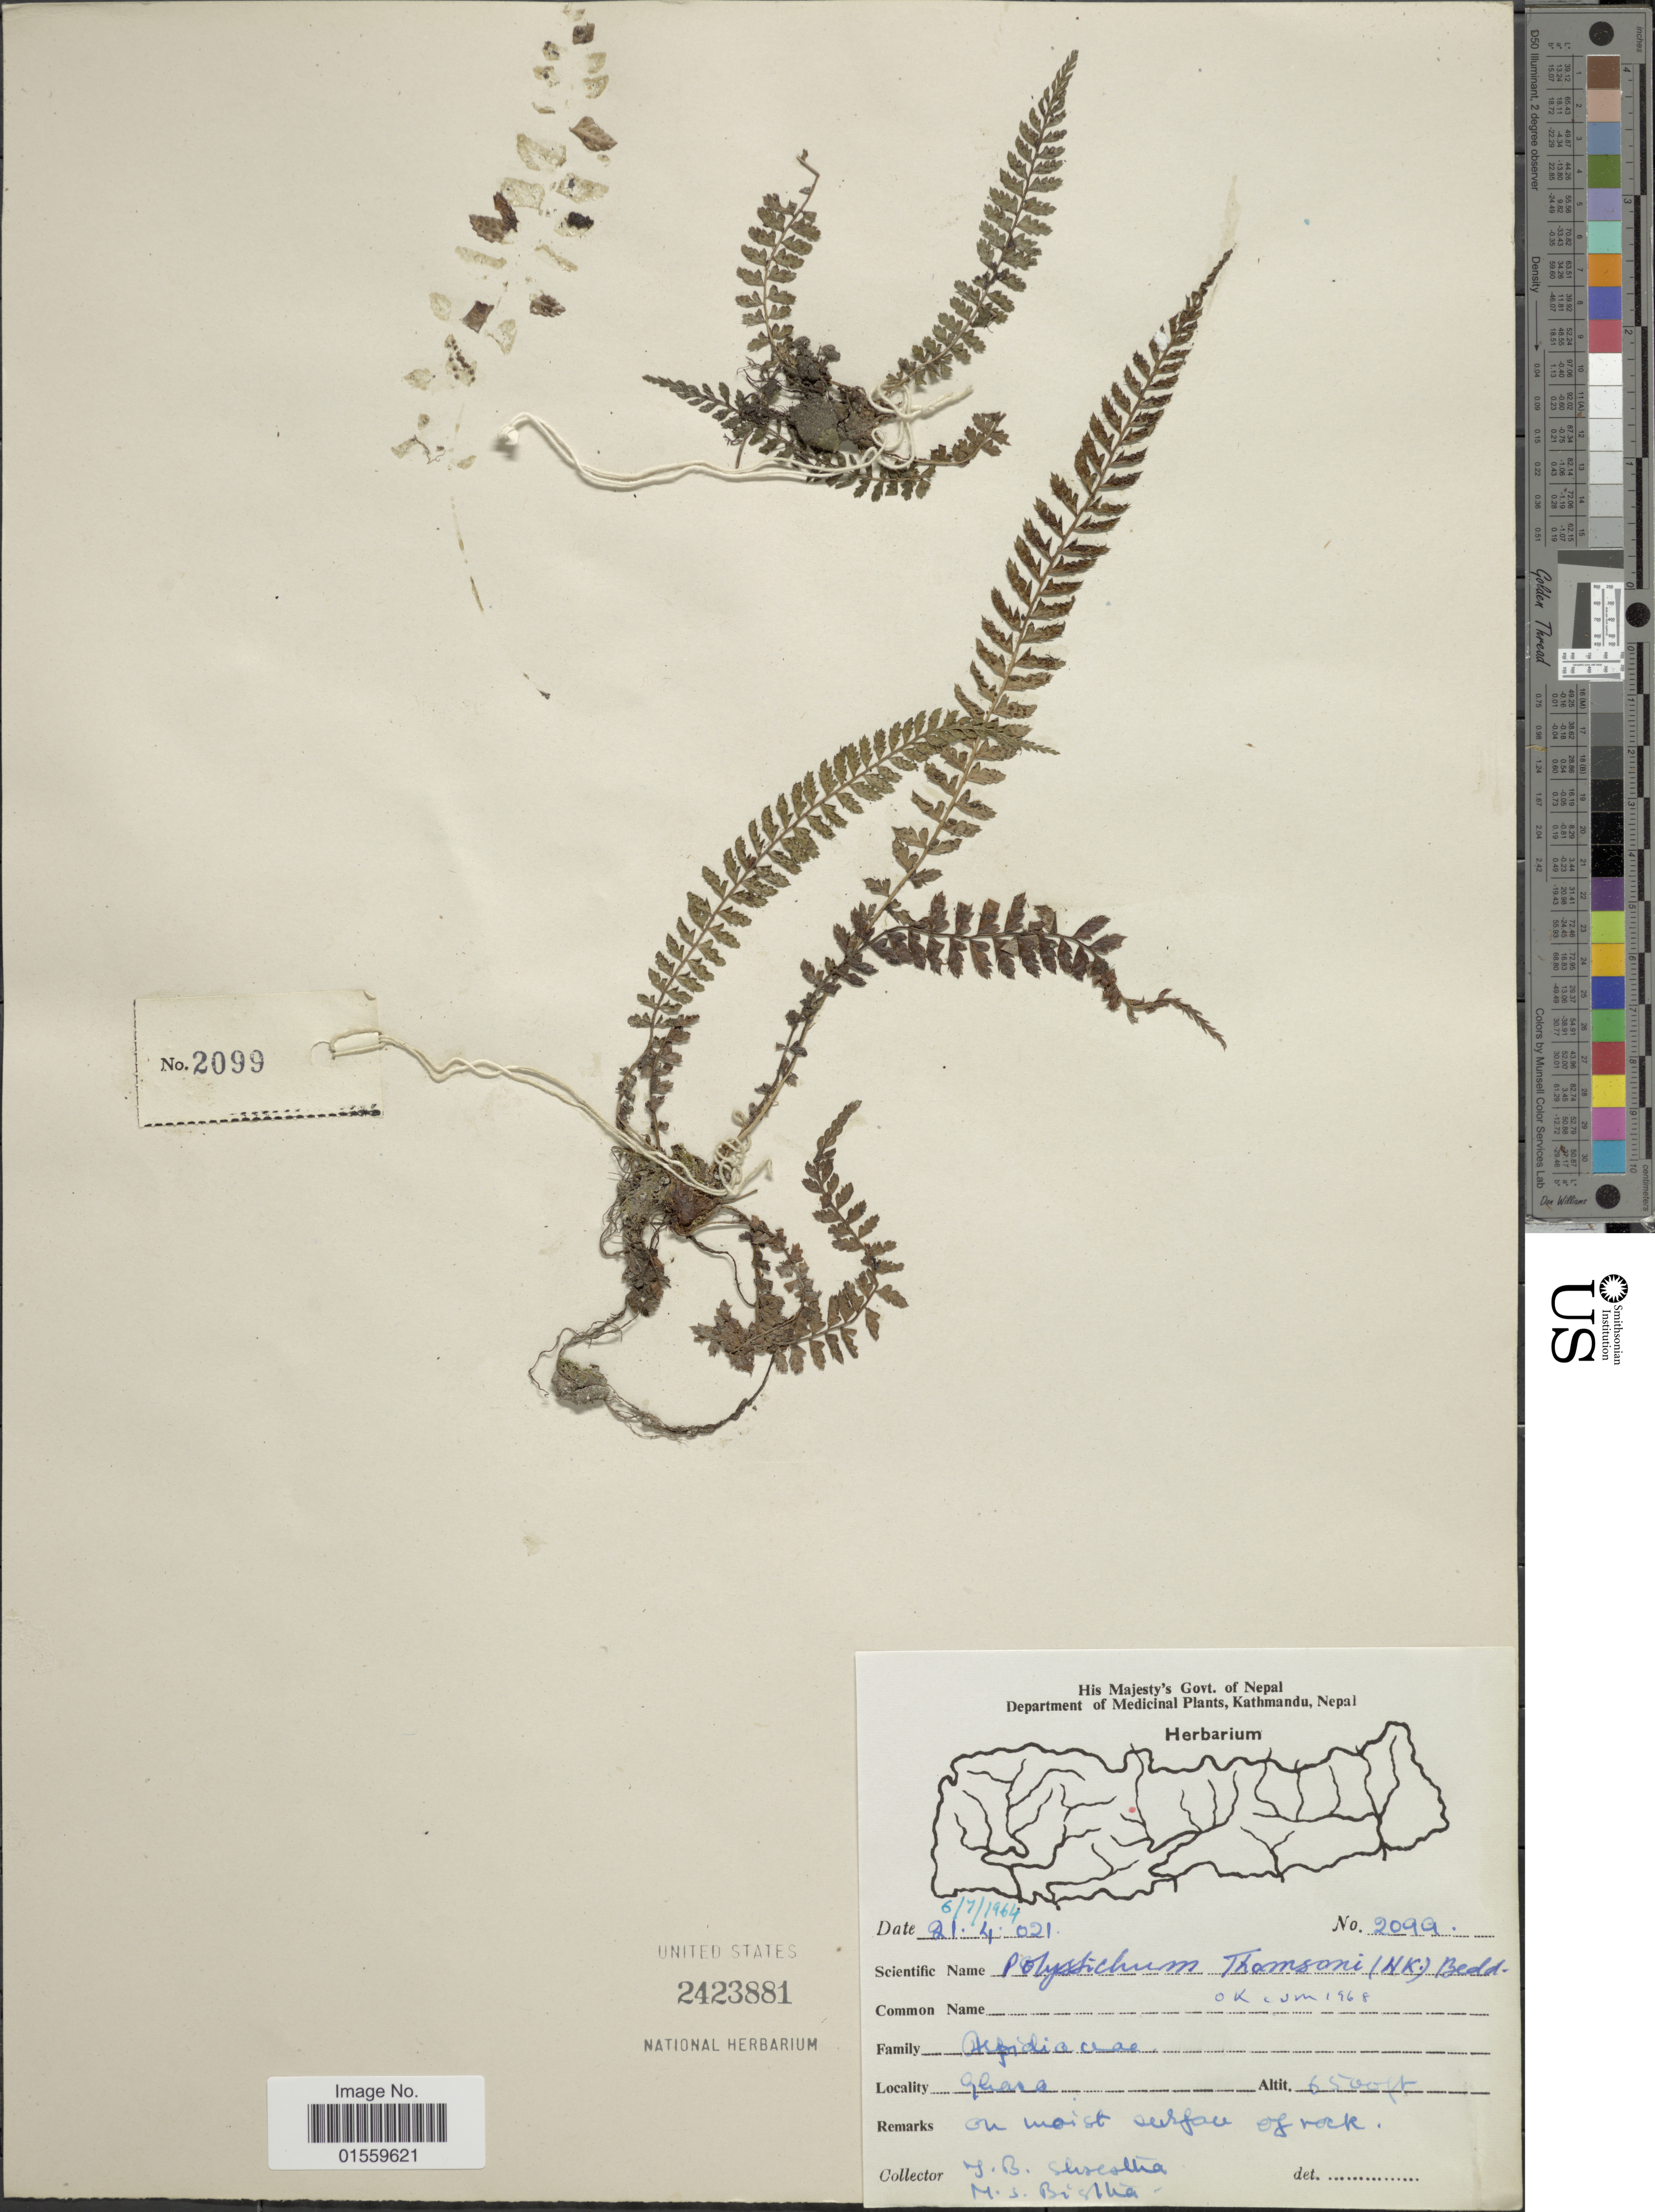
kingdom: Plantae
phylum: Tracheophyta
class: Polypodiopsida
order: Polypodiales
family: Dryopteridaceae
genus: Polystichum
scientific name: Polystichum thomsonii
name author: (Hook. f.) Bedd.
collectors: T. B. Shrestha & M. Bistha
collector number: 2099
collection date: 1964-07-06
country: Nepal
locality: Ghasa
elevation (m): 1981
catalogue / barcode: US 2423881